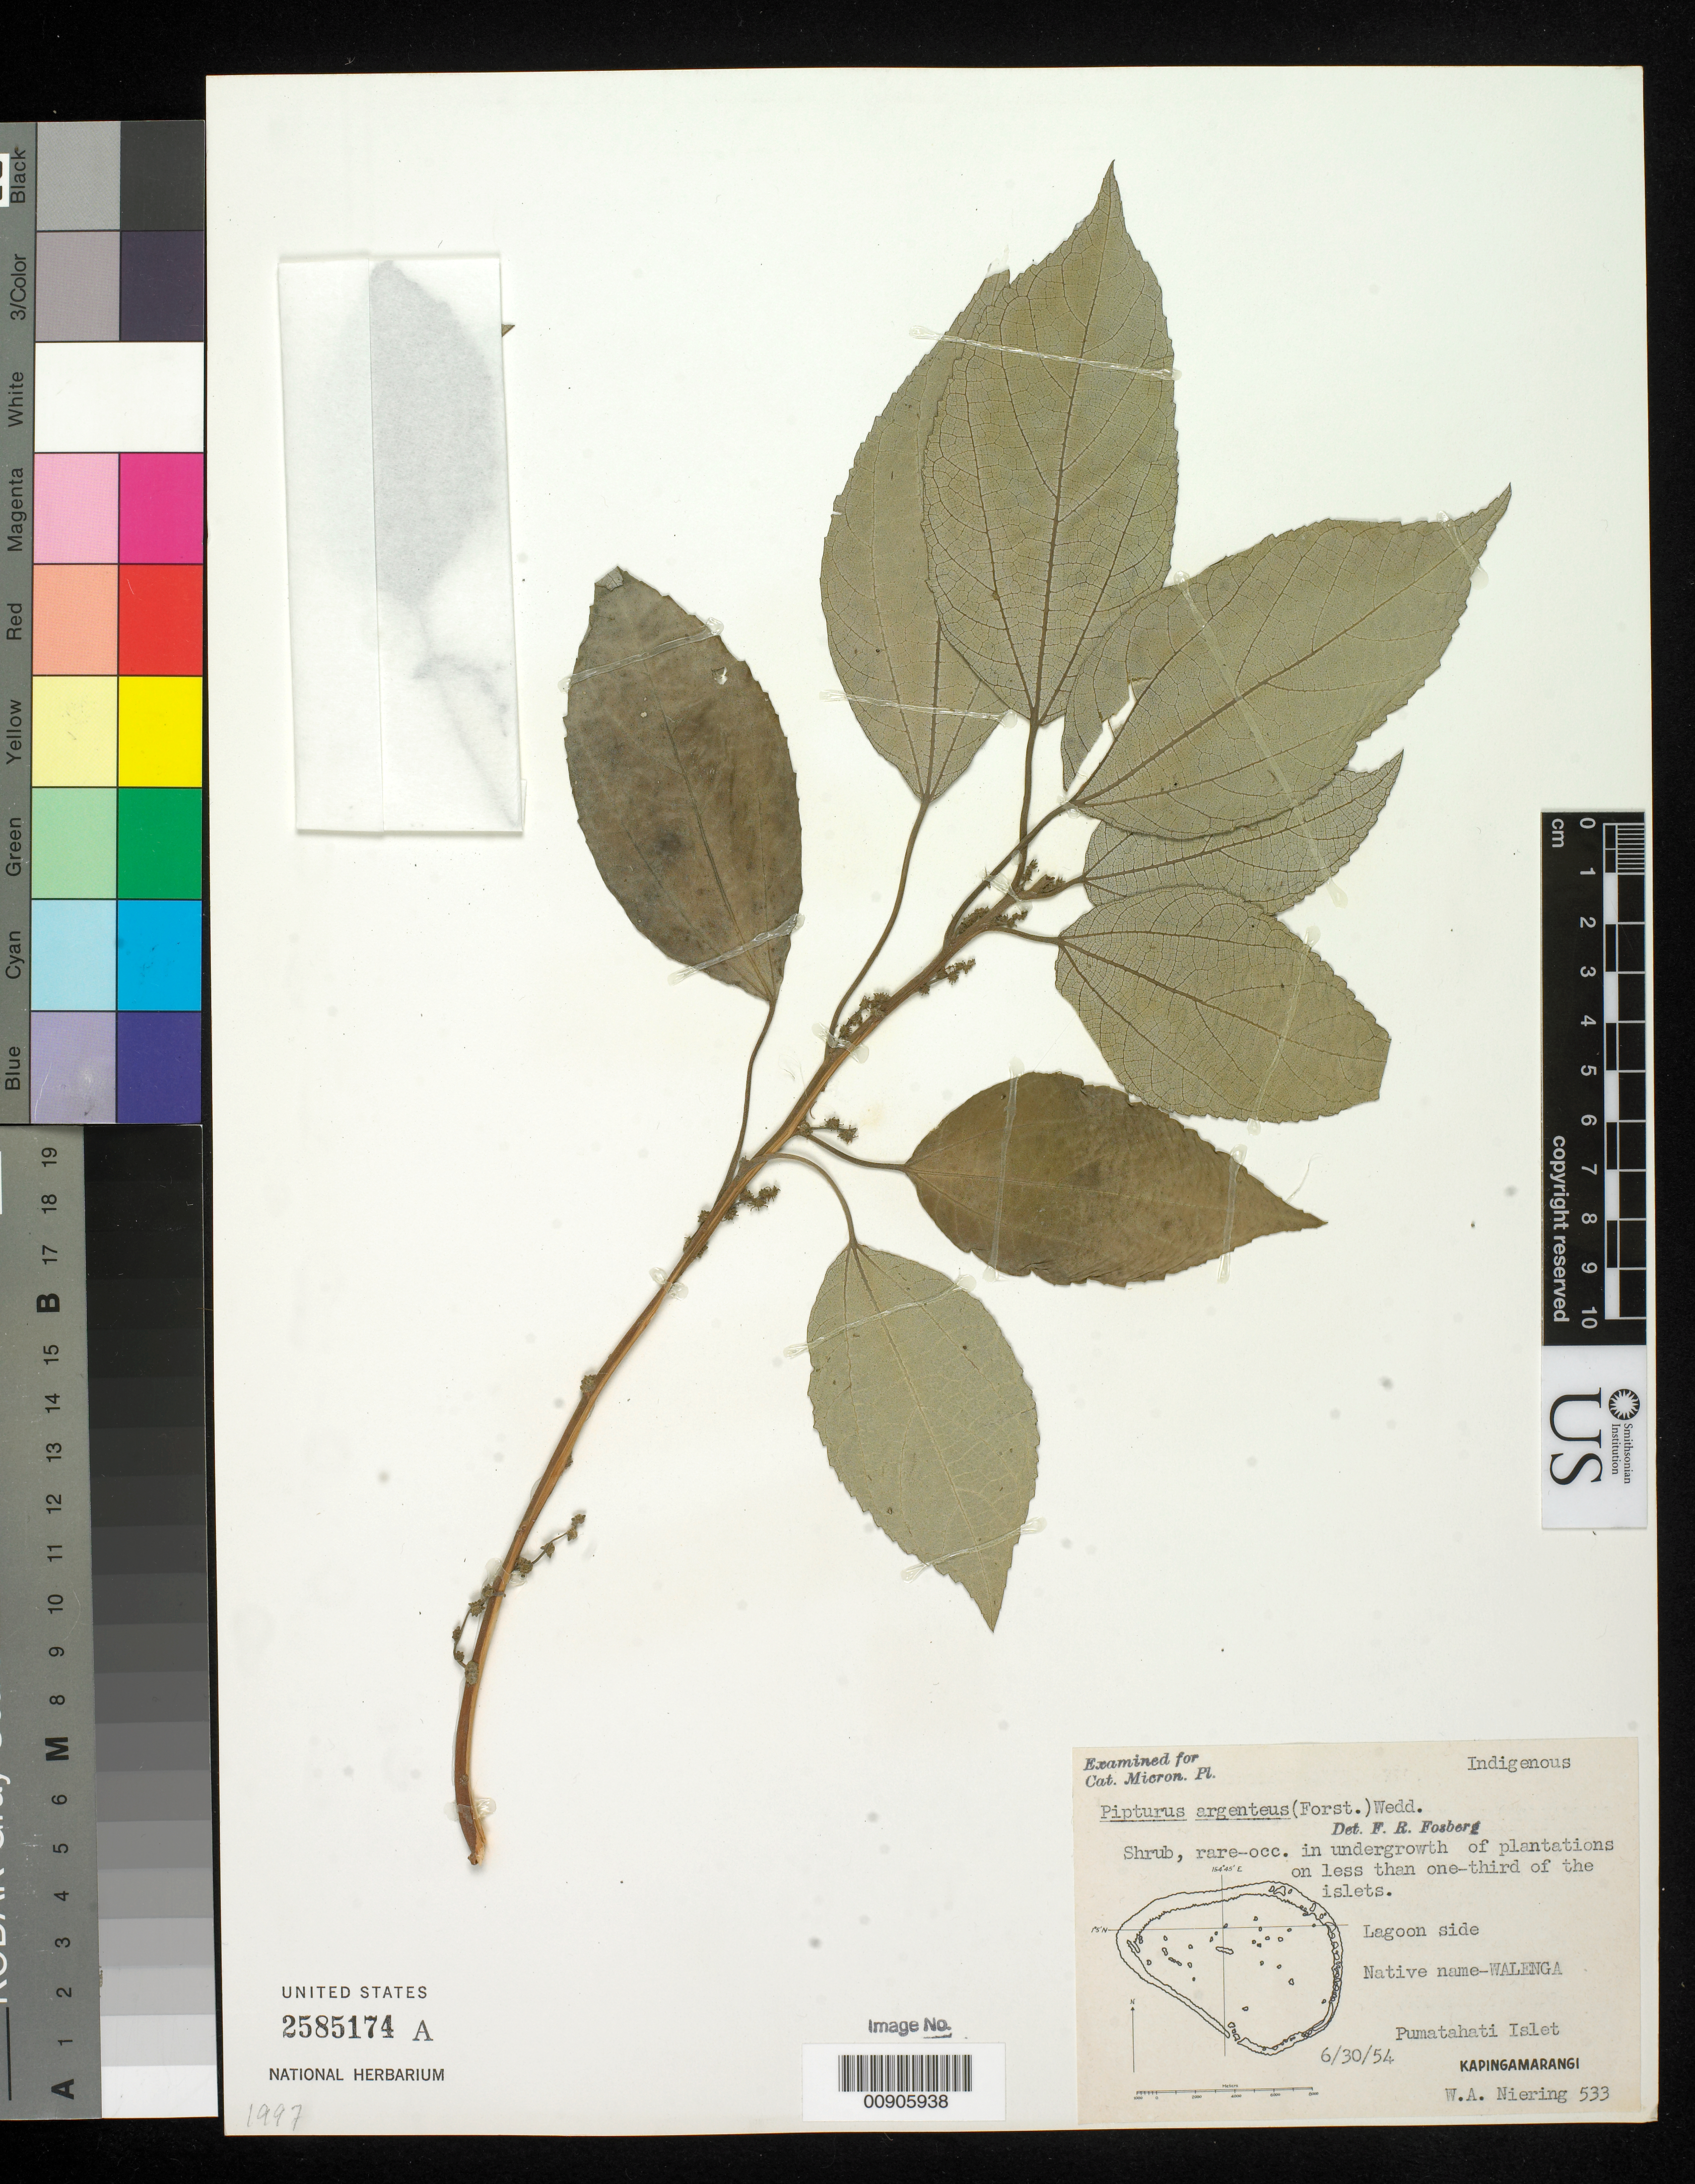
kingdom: Plantae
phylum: Tracheophyta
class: Magnoliopsida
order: Rosales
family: Urticaceae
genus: Pipturus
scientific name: Pipturus argenteus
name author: (G. Forst.) Wedd.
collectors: W. Niering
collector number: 533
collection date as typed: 30 Jun 1954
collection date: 1954-06-30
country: Micronesia, Federated States of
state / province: Pohnpei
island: Kapingamarangi Atoll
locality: Pumatahati Islet, Lagoon side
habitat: Rare-occ. In undergrowth of plantations on less than one-third of the islets.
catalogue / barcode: US 2585174